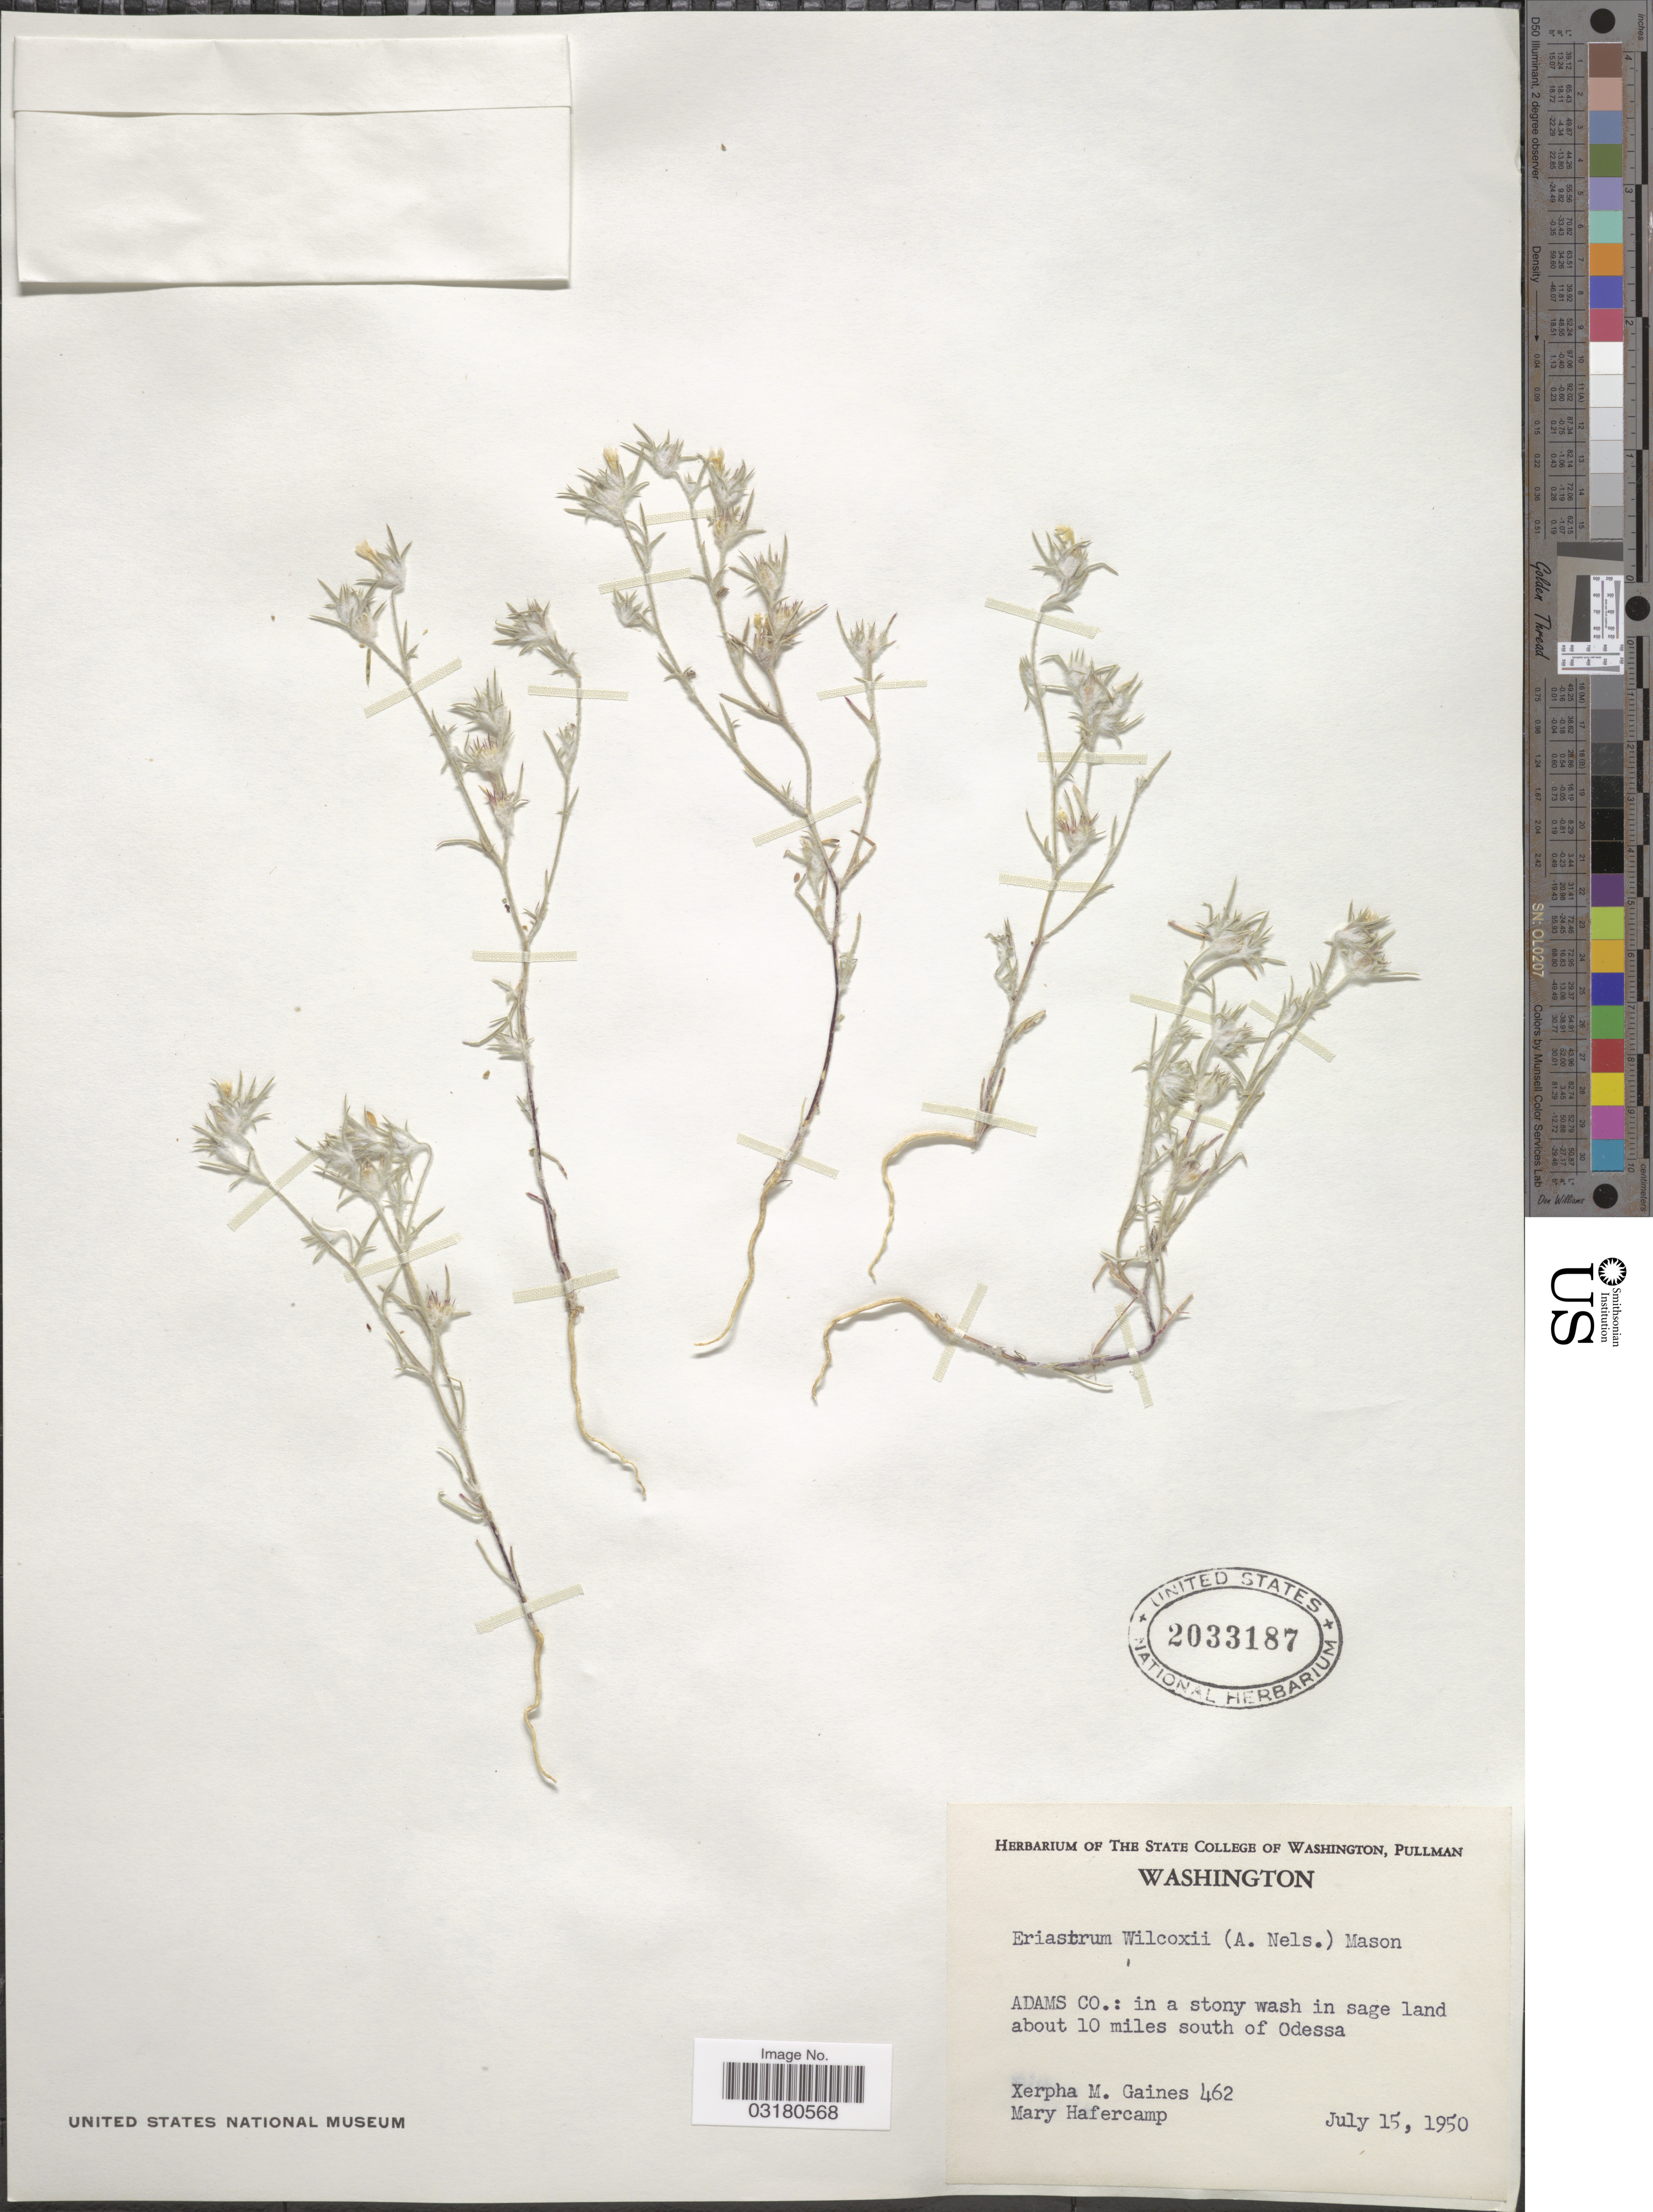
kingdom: Plantae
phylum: Tracheophyta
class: Magnoliopsida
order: Ericales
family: Polemoniaceae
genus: Eriastrum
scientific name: Eriastrum wilcoxii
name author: (A. Nelson) H. Mason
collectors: X. Gaines & M. Hafercamp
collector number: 462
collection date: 1950-07-15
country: United States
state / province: Washington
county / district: Adams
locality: Adams Co: in a stony wash in sage land about 10 miles south of Odessa.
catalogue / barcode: US 2033187